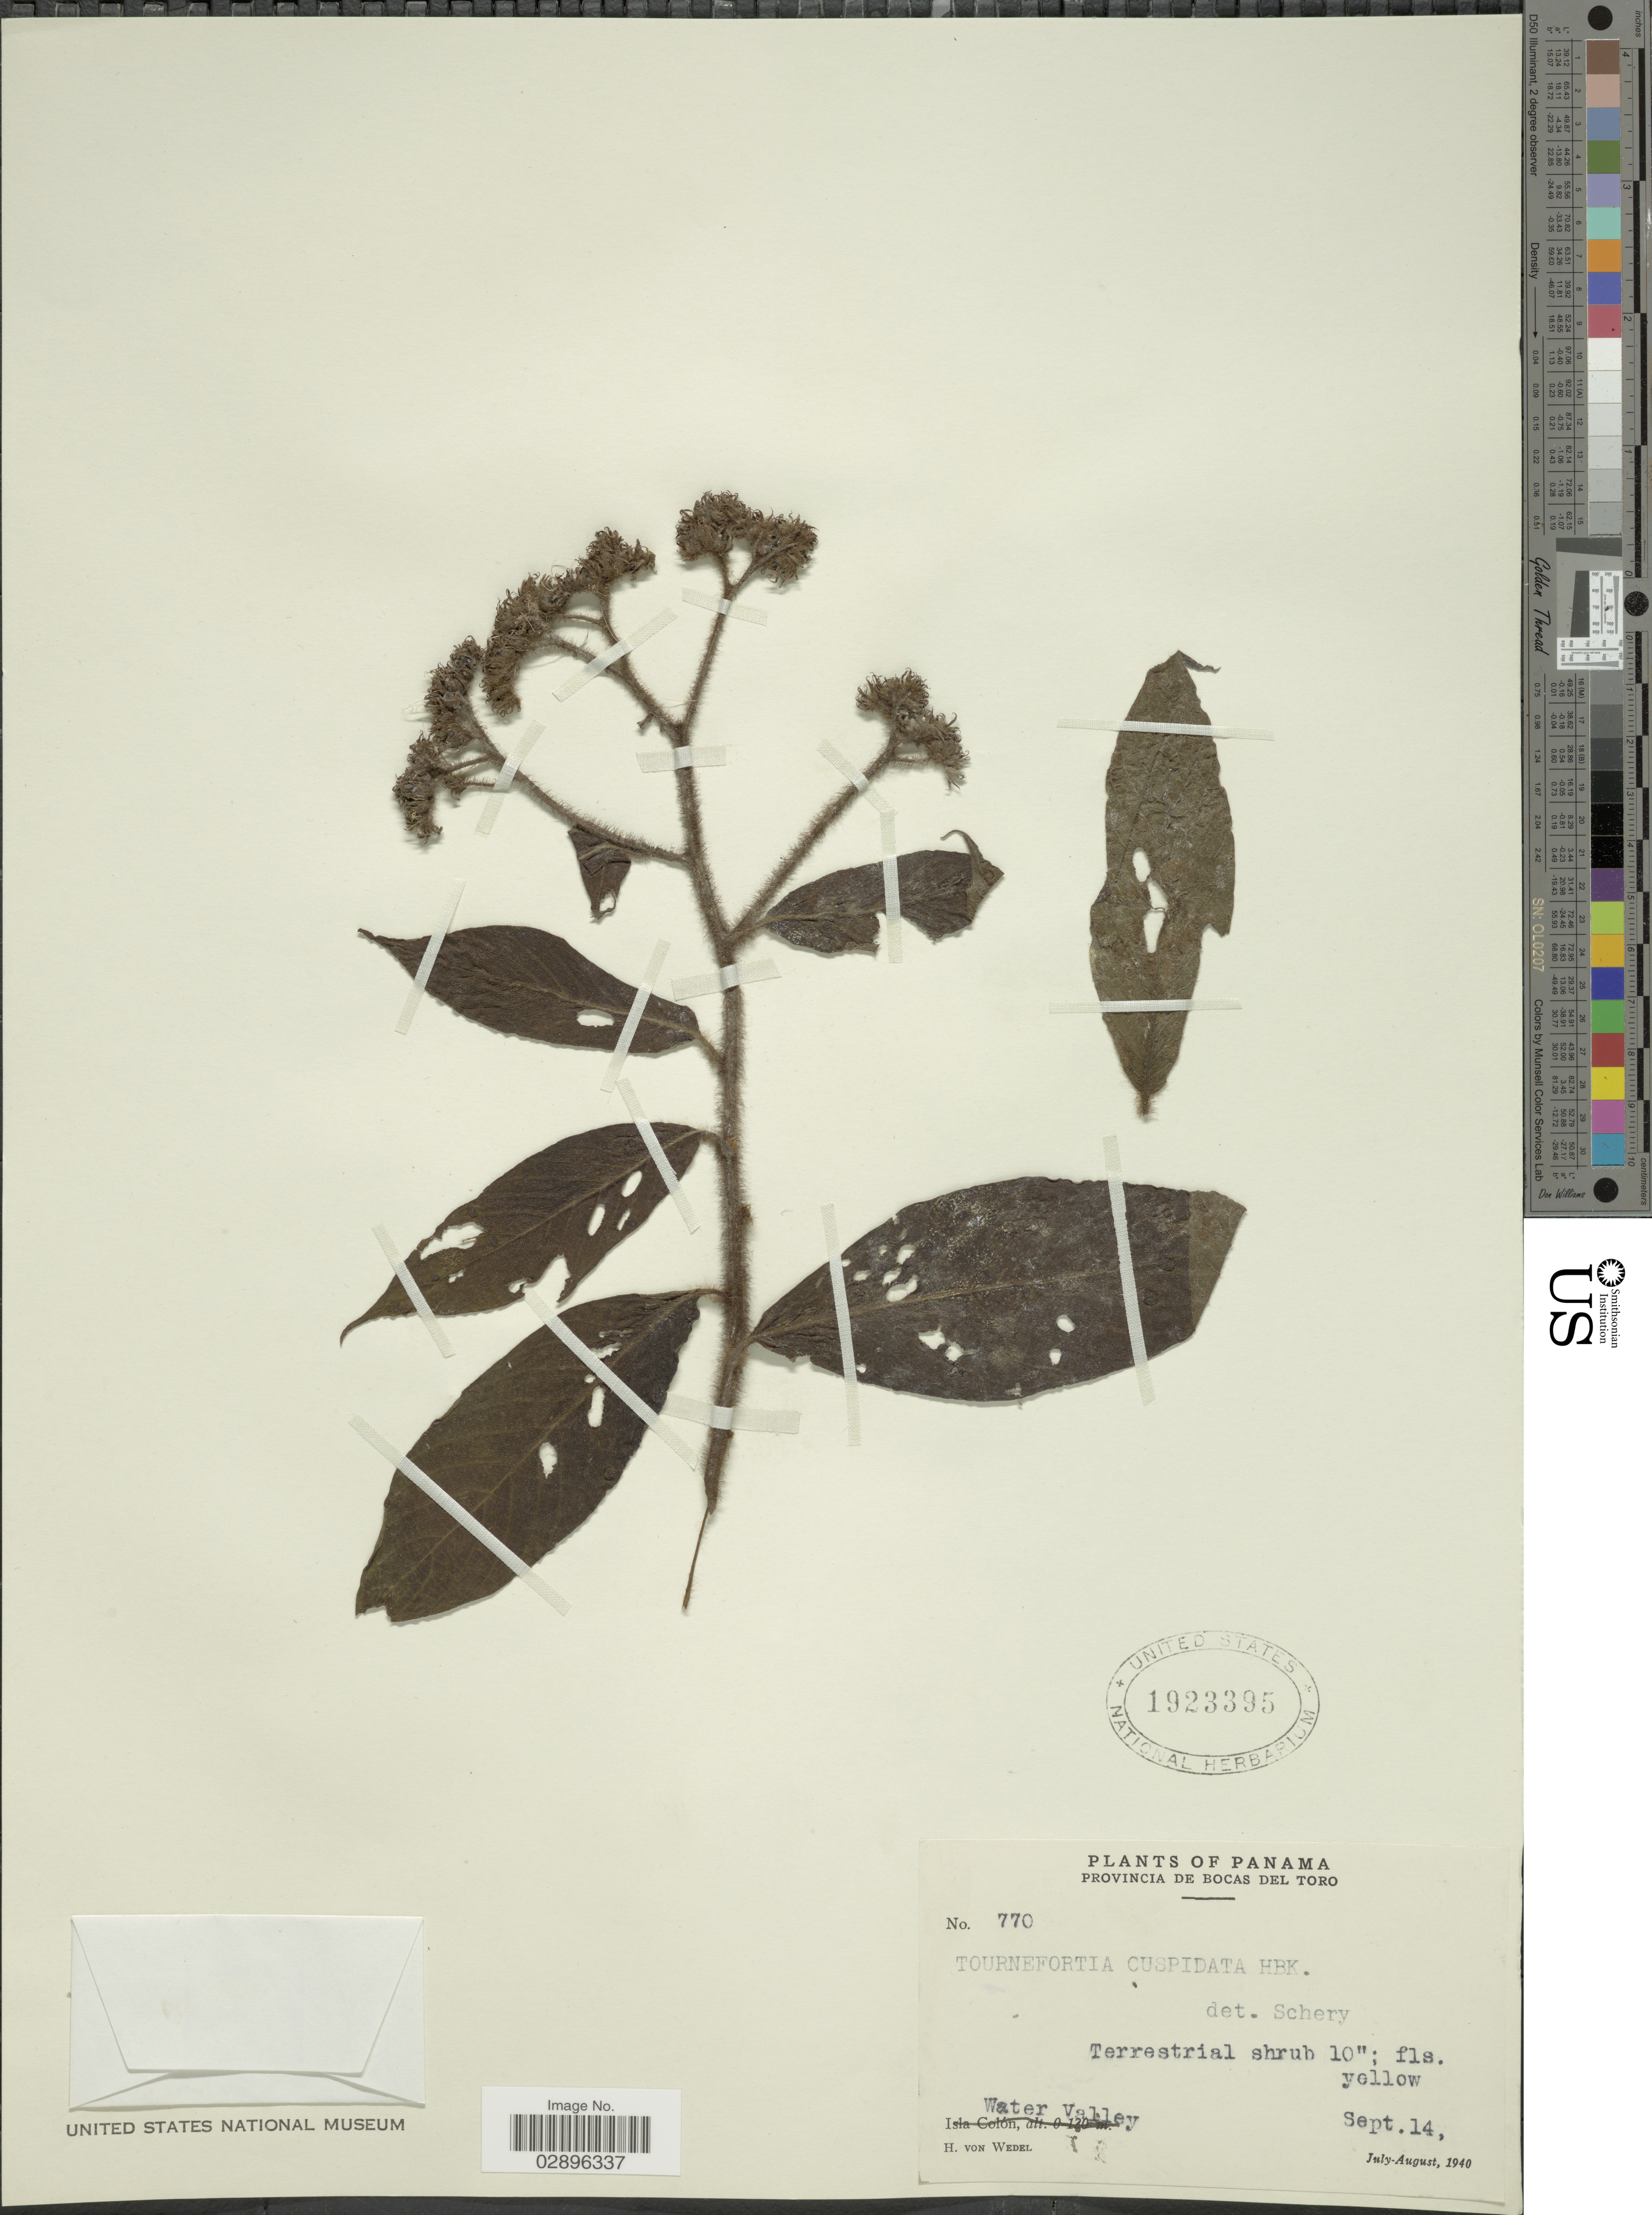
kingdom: Plantae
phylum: Tracheophyta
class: Magnoliopsida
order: Boraginales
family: Heliotropiaceae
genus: Tournefortia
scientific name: Tournefortia cuspidata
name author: Kunth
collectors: H. von Wedel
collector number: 770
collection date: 1940-09-14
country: Panama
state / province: Bocas del Toro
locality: Water Valley.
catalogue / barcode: US 1923395